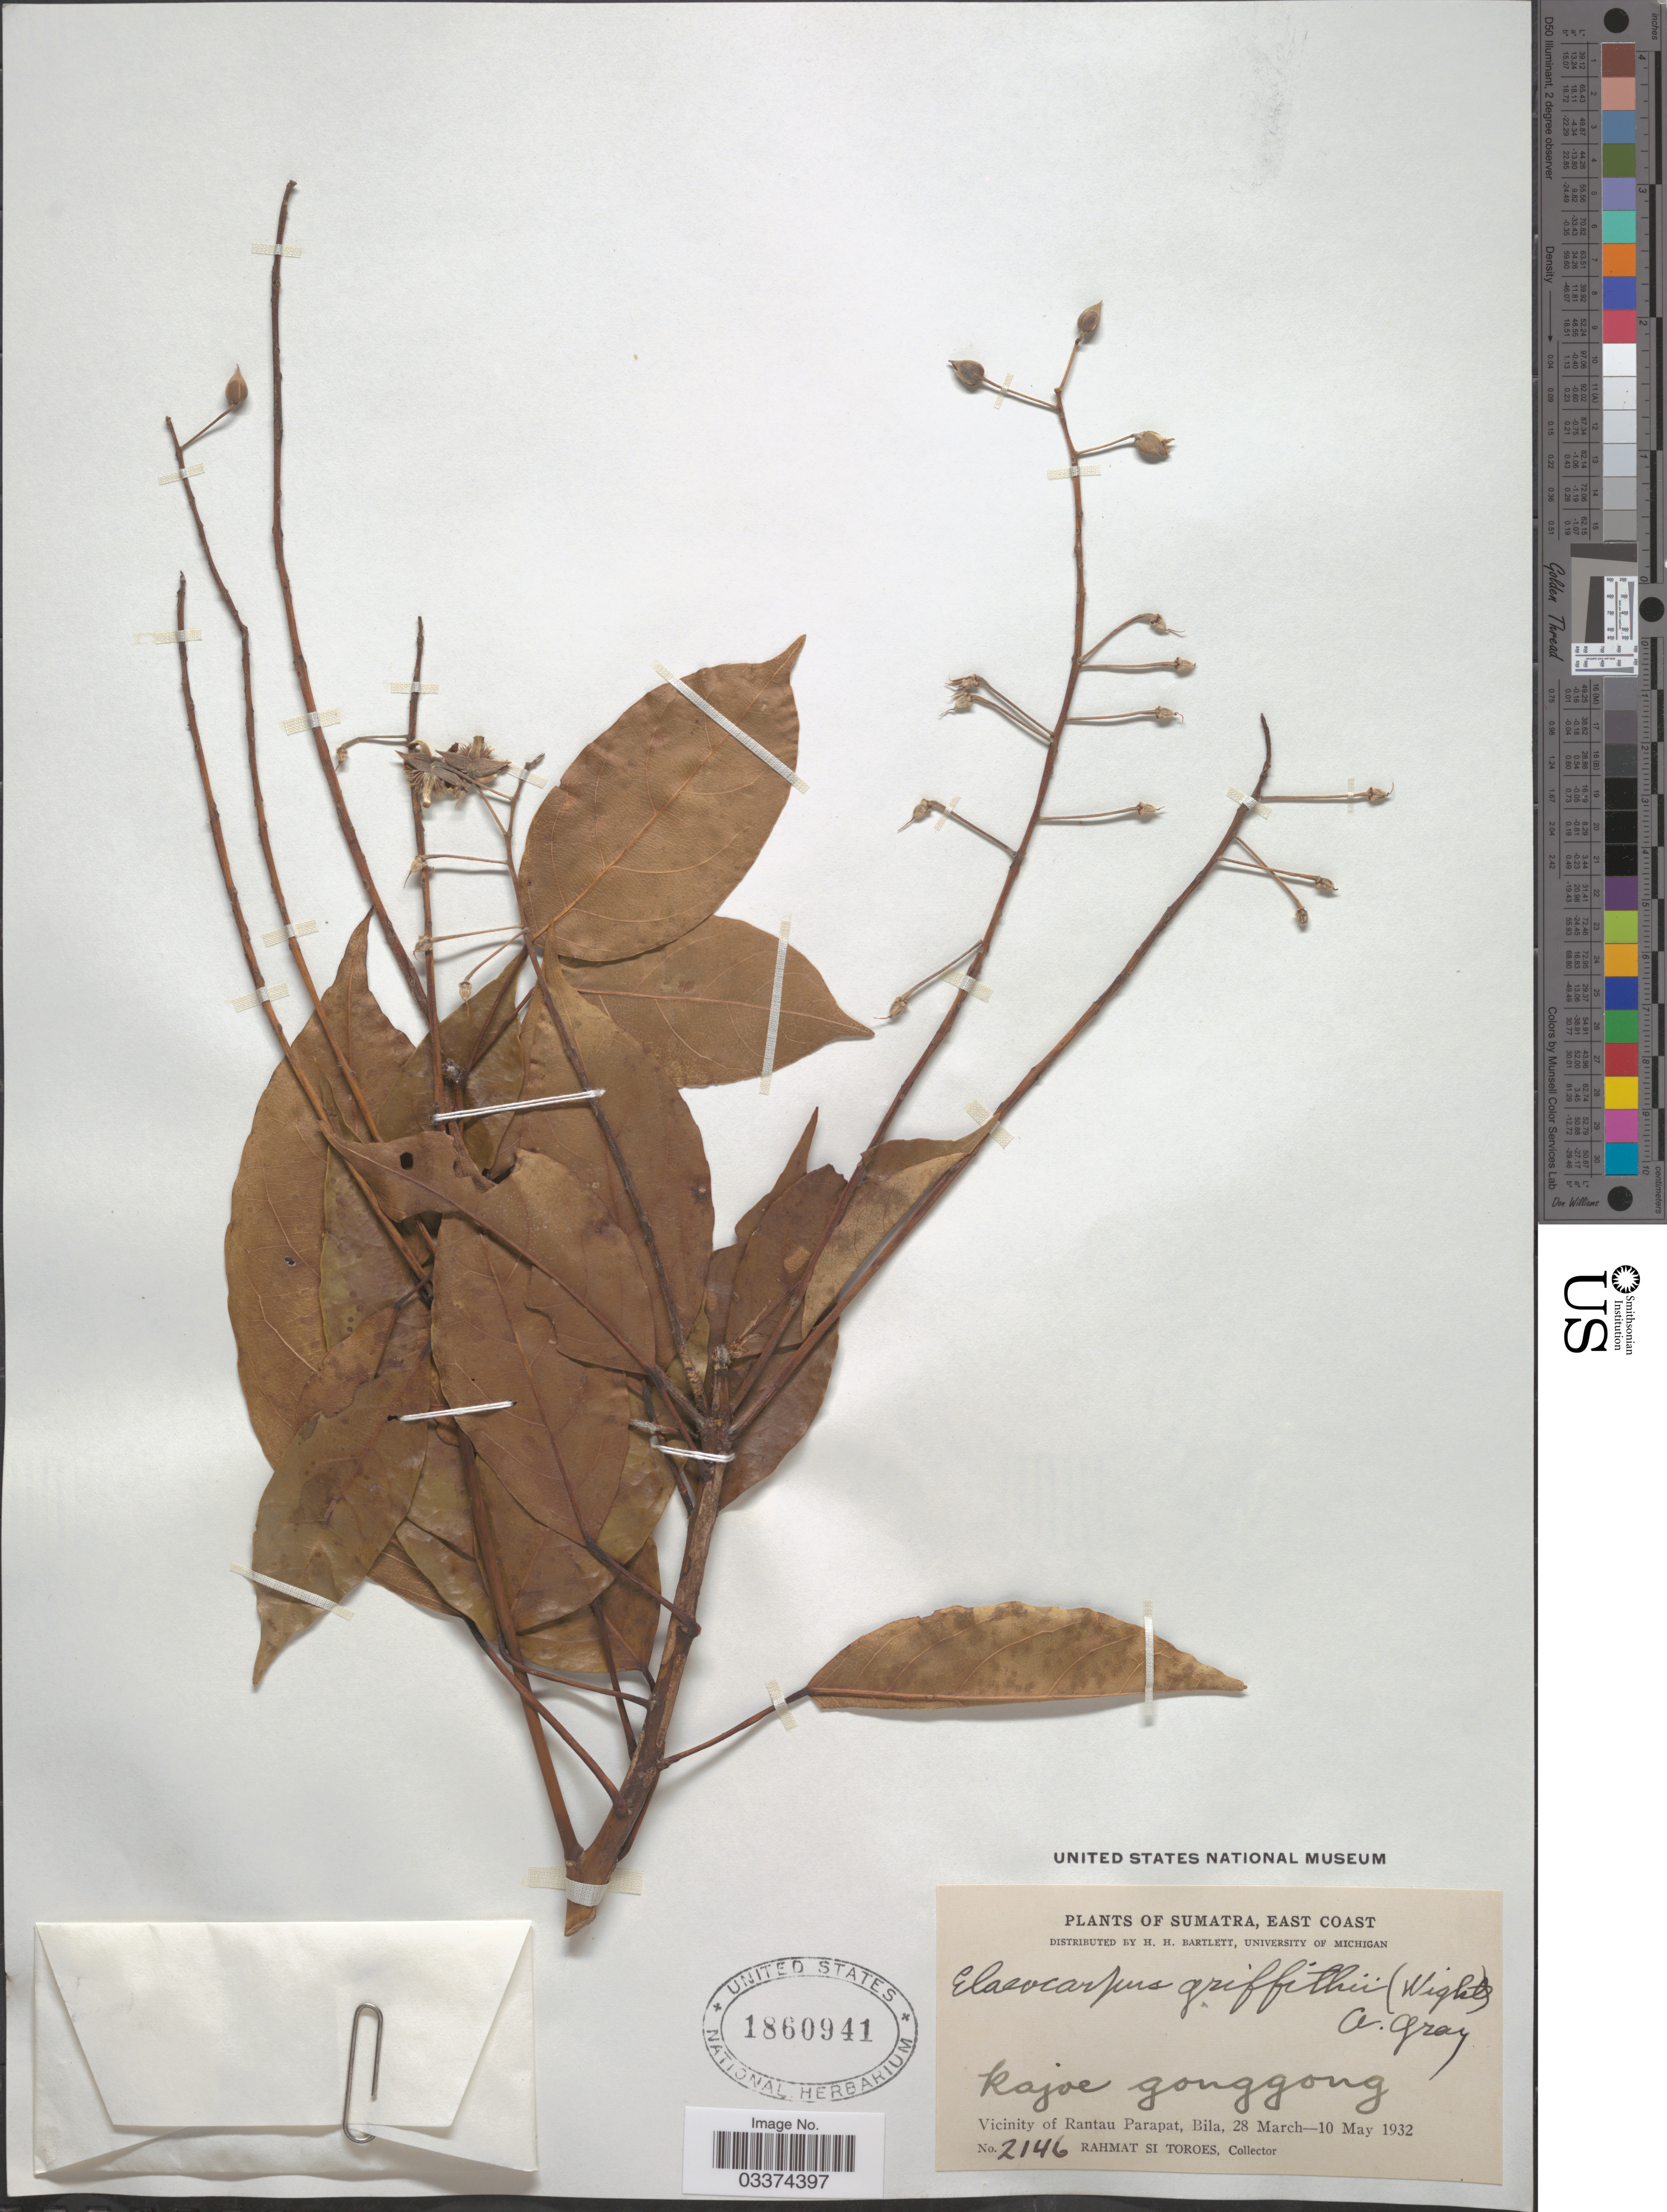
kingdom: Plantae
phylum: Tracheophyta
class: Magnoliopsida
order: Oxalidales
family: Elaeocarpaceae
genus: Elaeocarpus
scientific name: Elaeocarpus griffithii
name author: (Wight) A. Gray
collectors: Rahmat Si Boeea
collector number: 2146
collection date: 1932-03-28/1932-05-10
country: Indonesia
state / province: Sumatra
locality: East Coast, Vicinity of Rantau Parapat, Bila.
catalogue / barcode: US 1860941